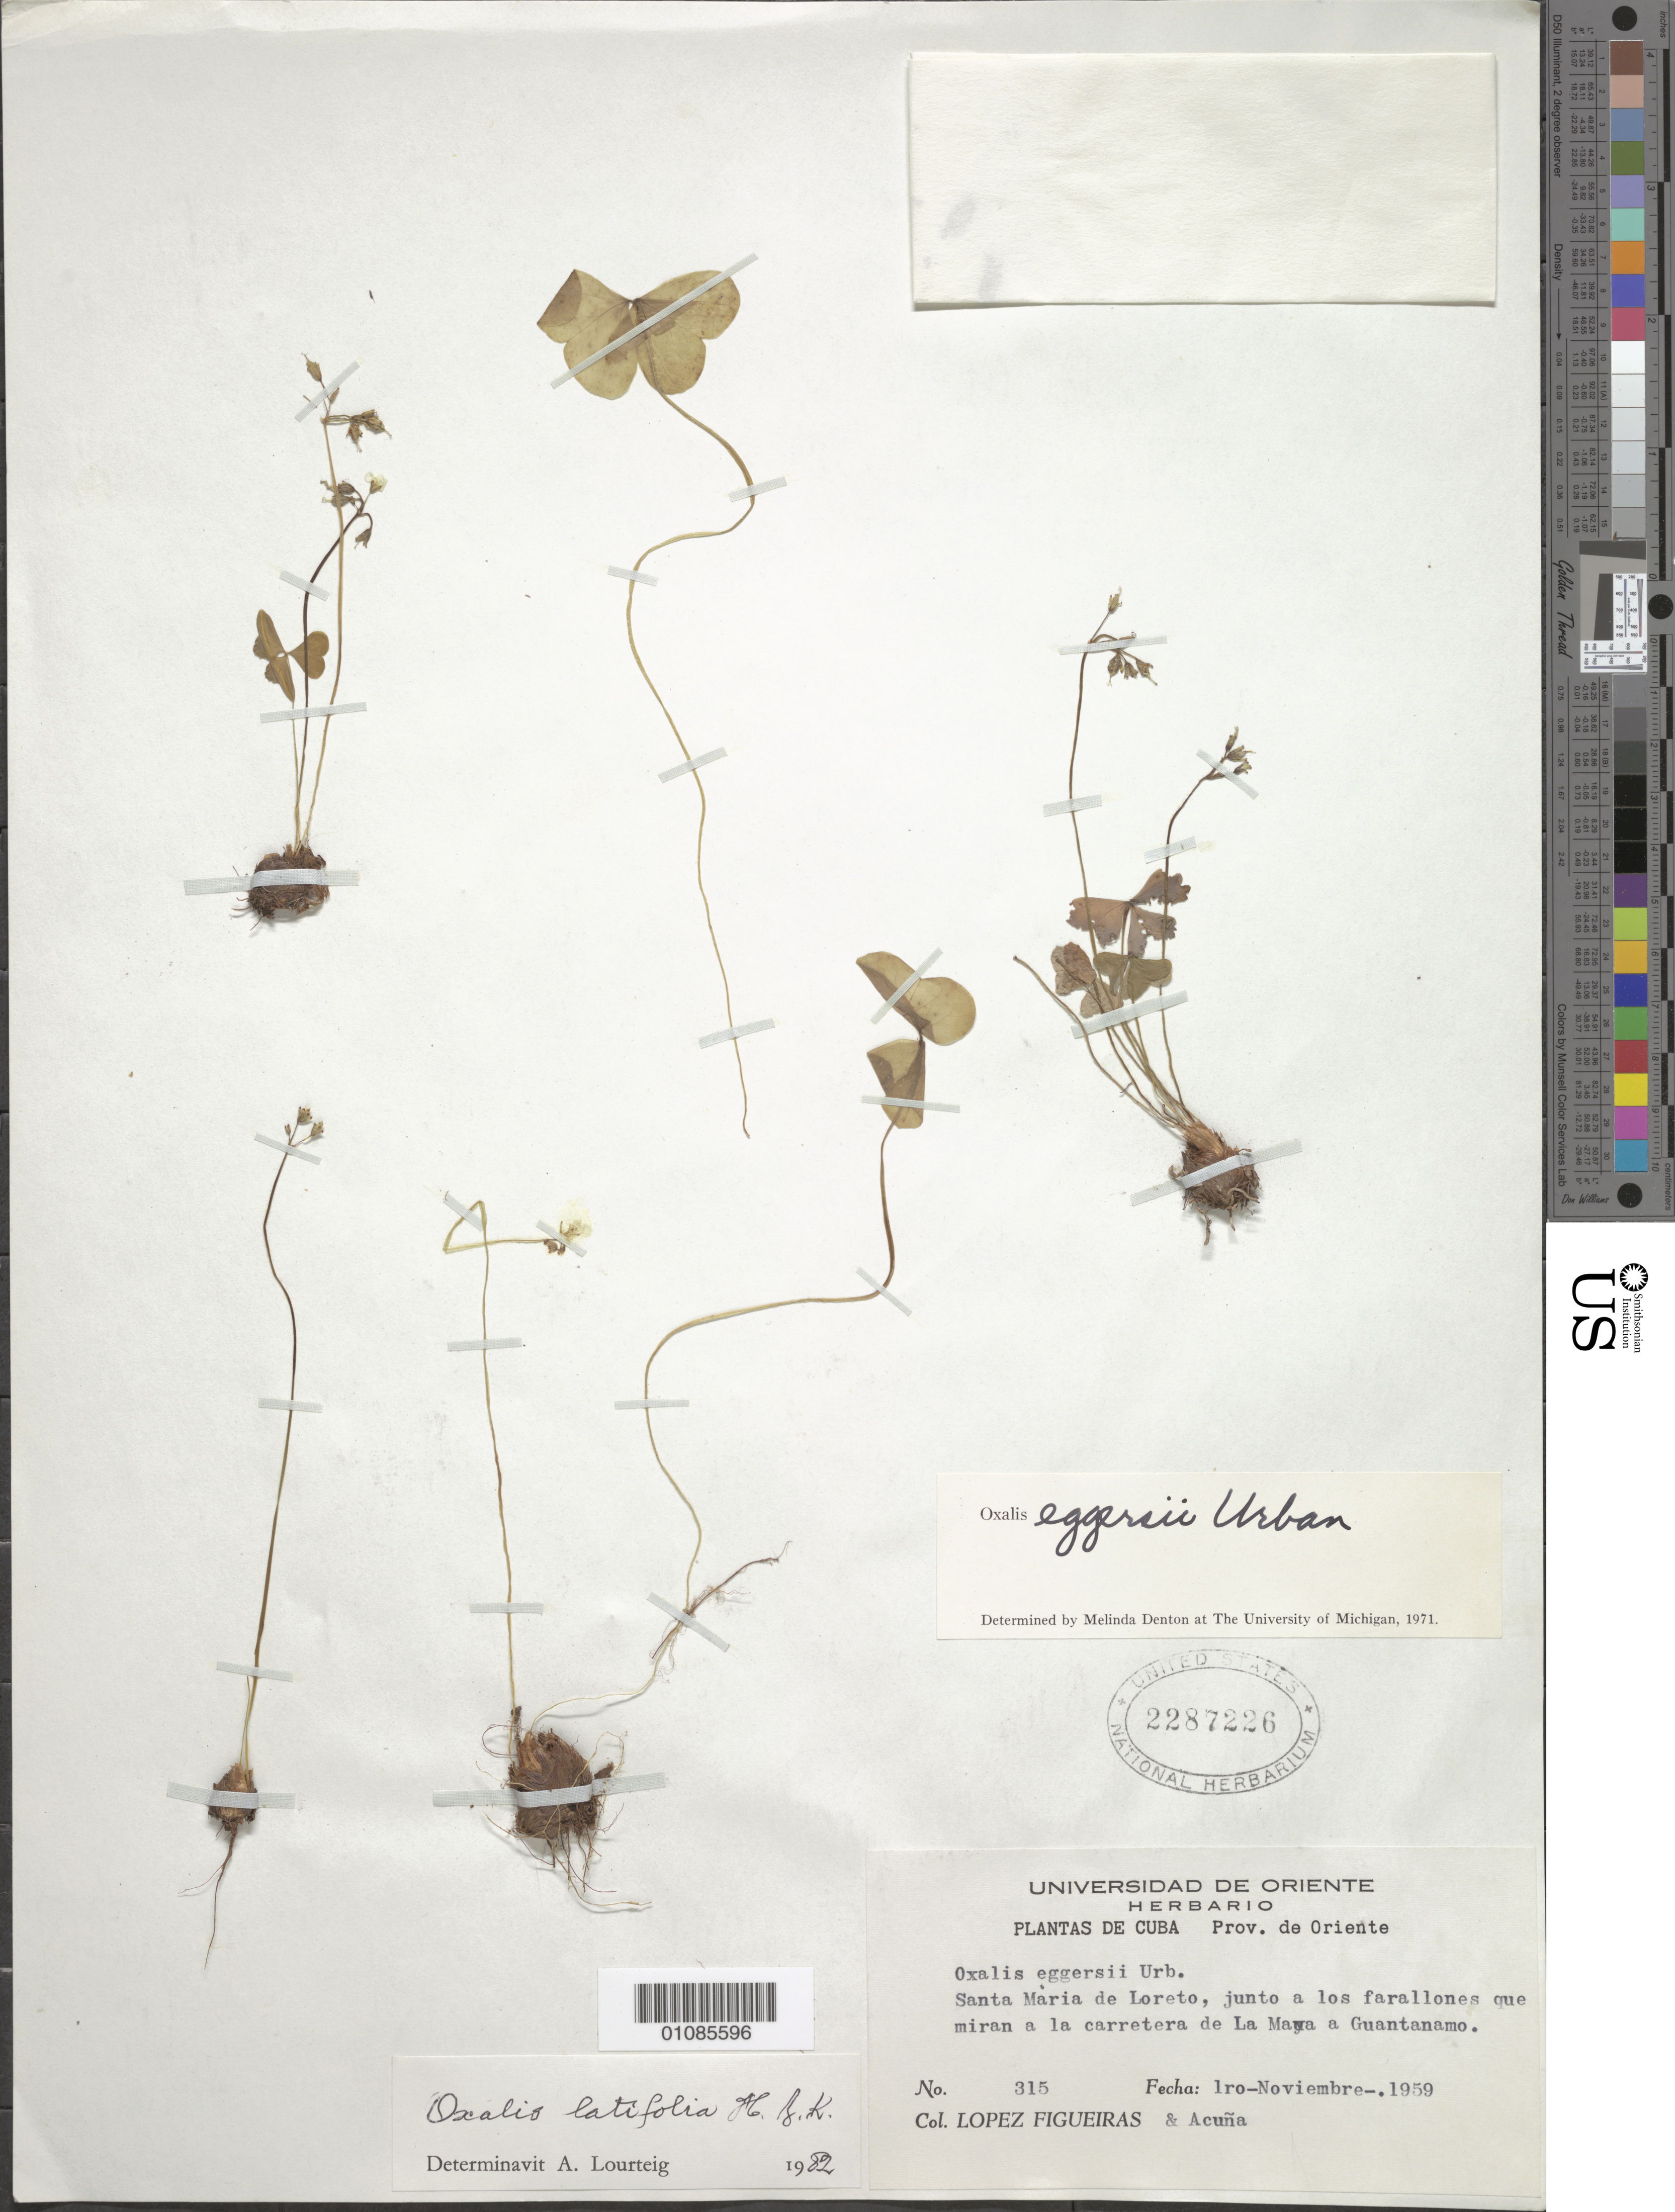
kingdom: Plantae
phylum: Tracheophyta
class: Magnoliopsida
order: Oxalidales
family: Oxalidaceae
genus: Oxalis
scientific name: Oxalis latifolia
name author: Kunth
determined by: Lourteig, A.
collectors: M. López Figueiras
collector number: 315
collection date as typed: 11 Nov 1959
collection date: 1959-11-11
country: Cuba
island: Cuba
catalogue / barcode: US 2287226